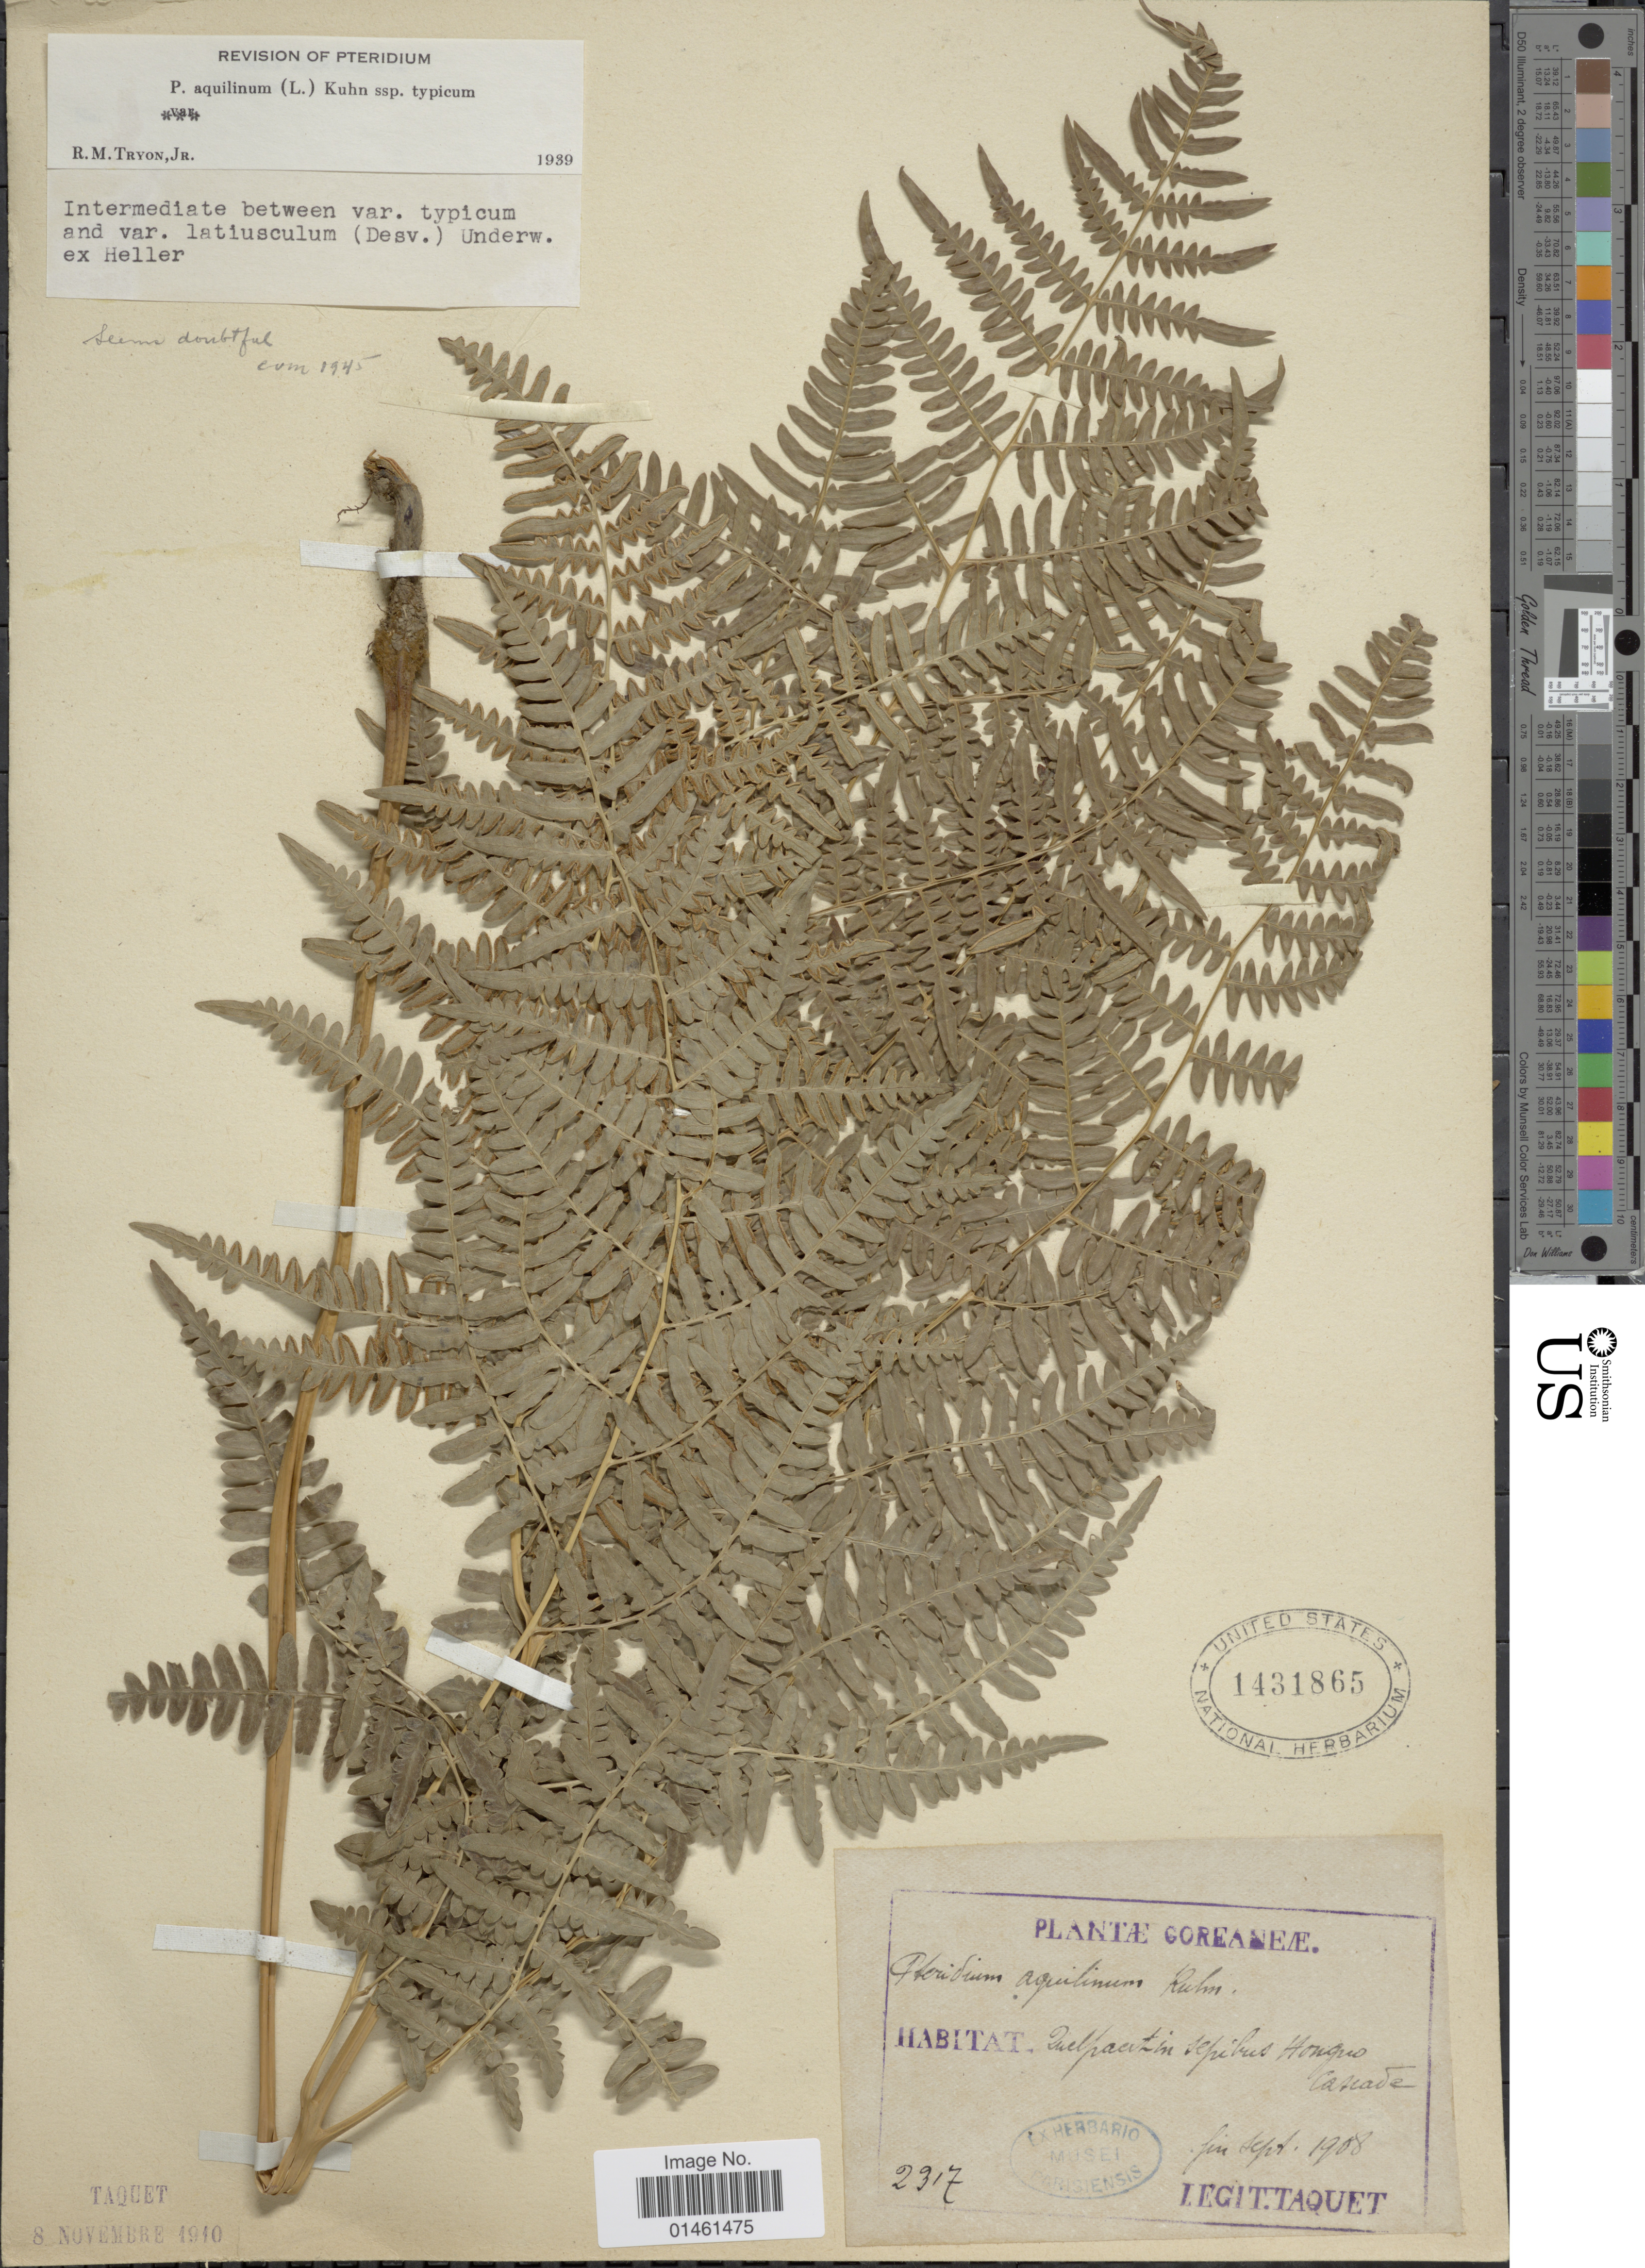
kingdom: Plantae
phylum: Tracheophyta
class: Polypodiopsida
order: Polypodiales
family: Dennstaedtiaceae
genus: Pteridium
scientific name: Pteridium aquilinum var. latiusculum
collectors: Taquet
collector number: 2317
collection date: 1908-09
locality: Goreaneae, [illegible text] Cascade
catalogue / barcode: US 1431865